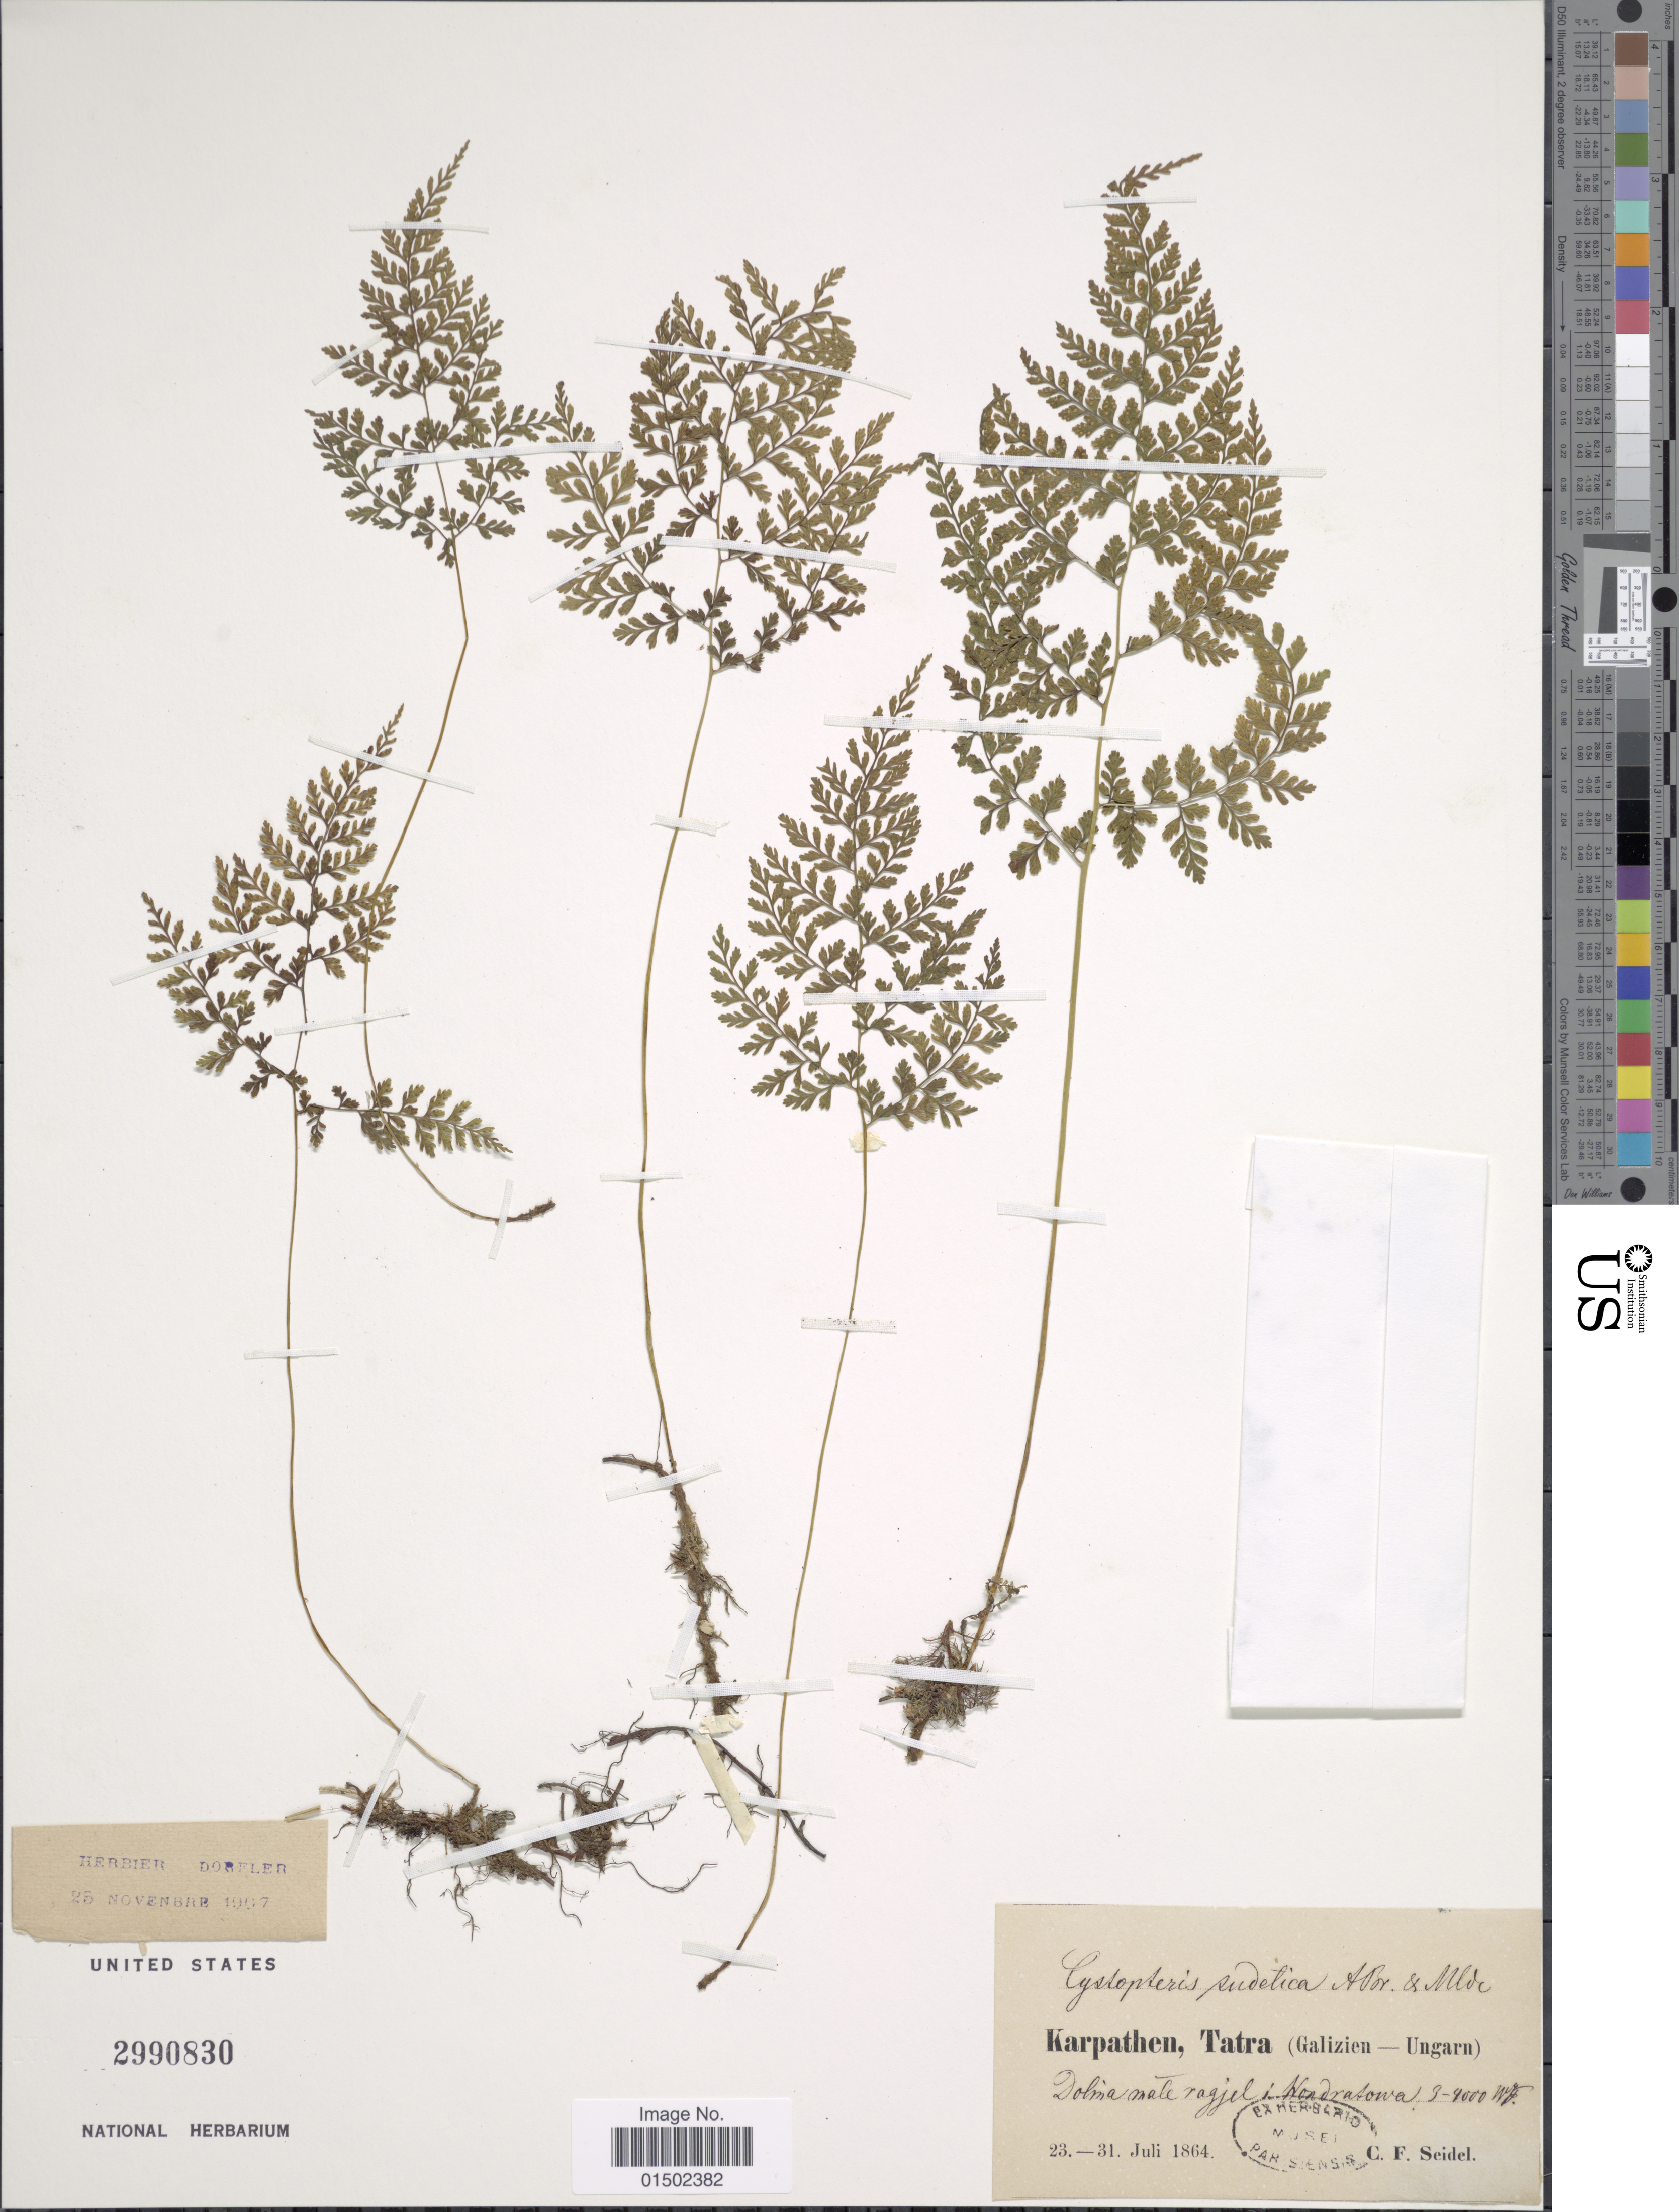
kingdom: Plantae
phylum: Tracheophyta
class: Polypodiopsida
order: Polypodiales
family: Cystopteridaceae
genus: Cystopteris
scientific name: Cystopteris sudetica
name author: A. Braun & Milde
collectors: C. Seidel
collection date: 1864-07-23/1864-07-31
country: Hungary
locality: Karpathen, Tatra (Galizien - Ungarn). Dolma male ragjel; Hondratowa [interpreted]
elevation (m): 914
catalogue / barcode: US 2990830